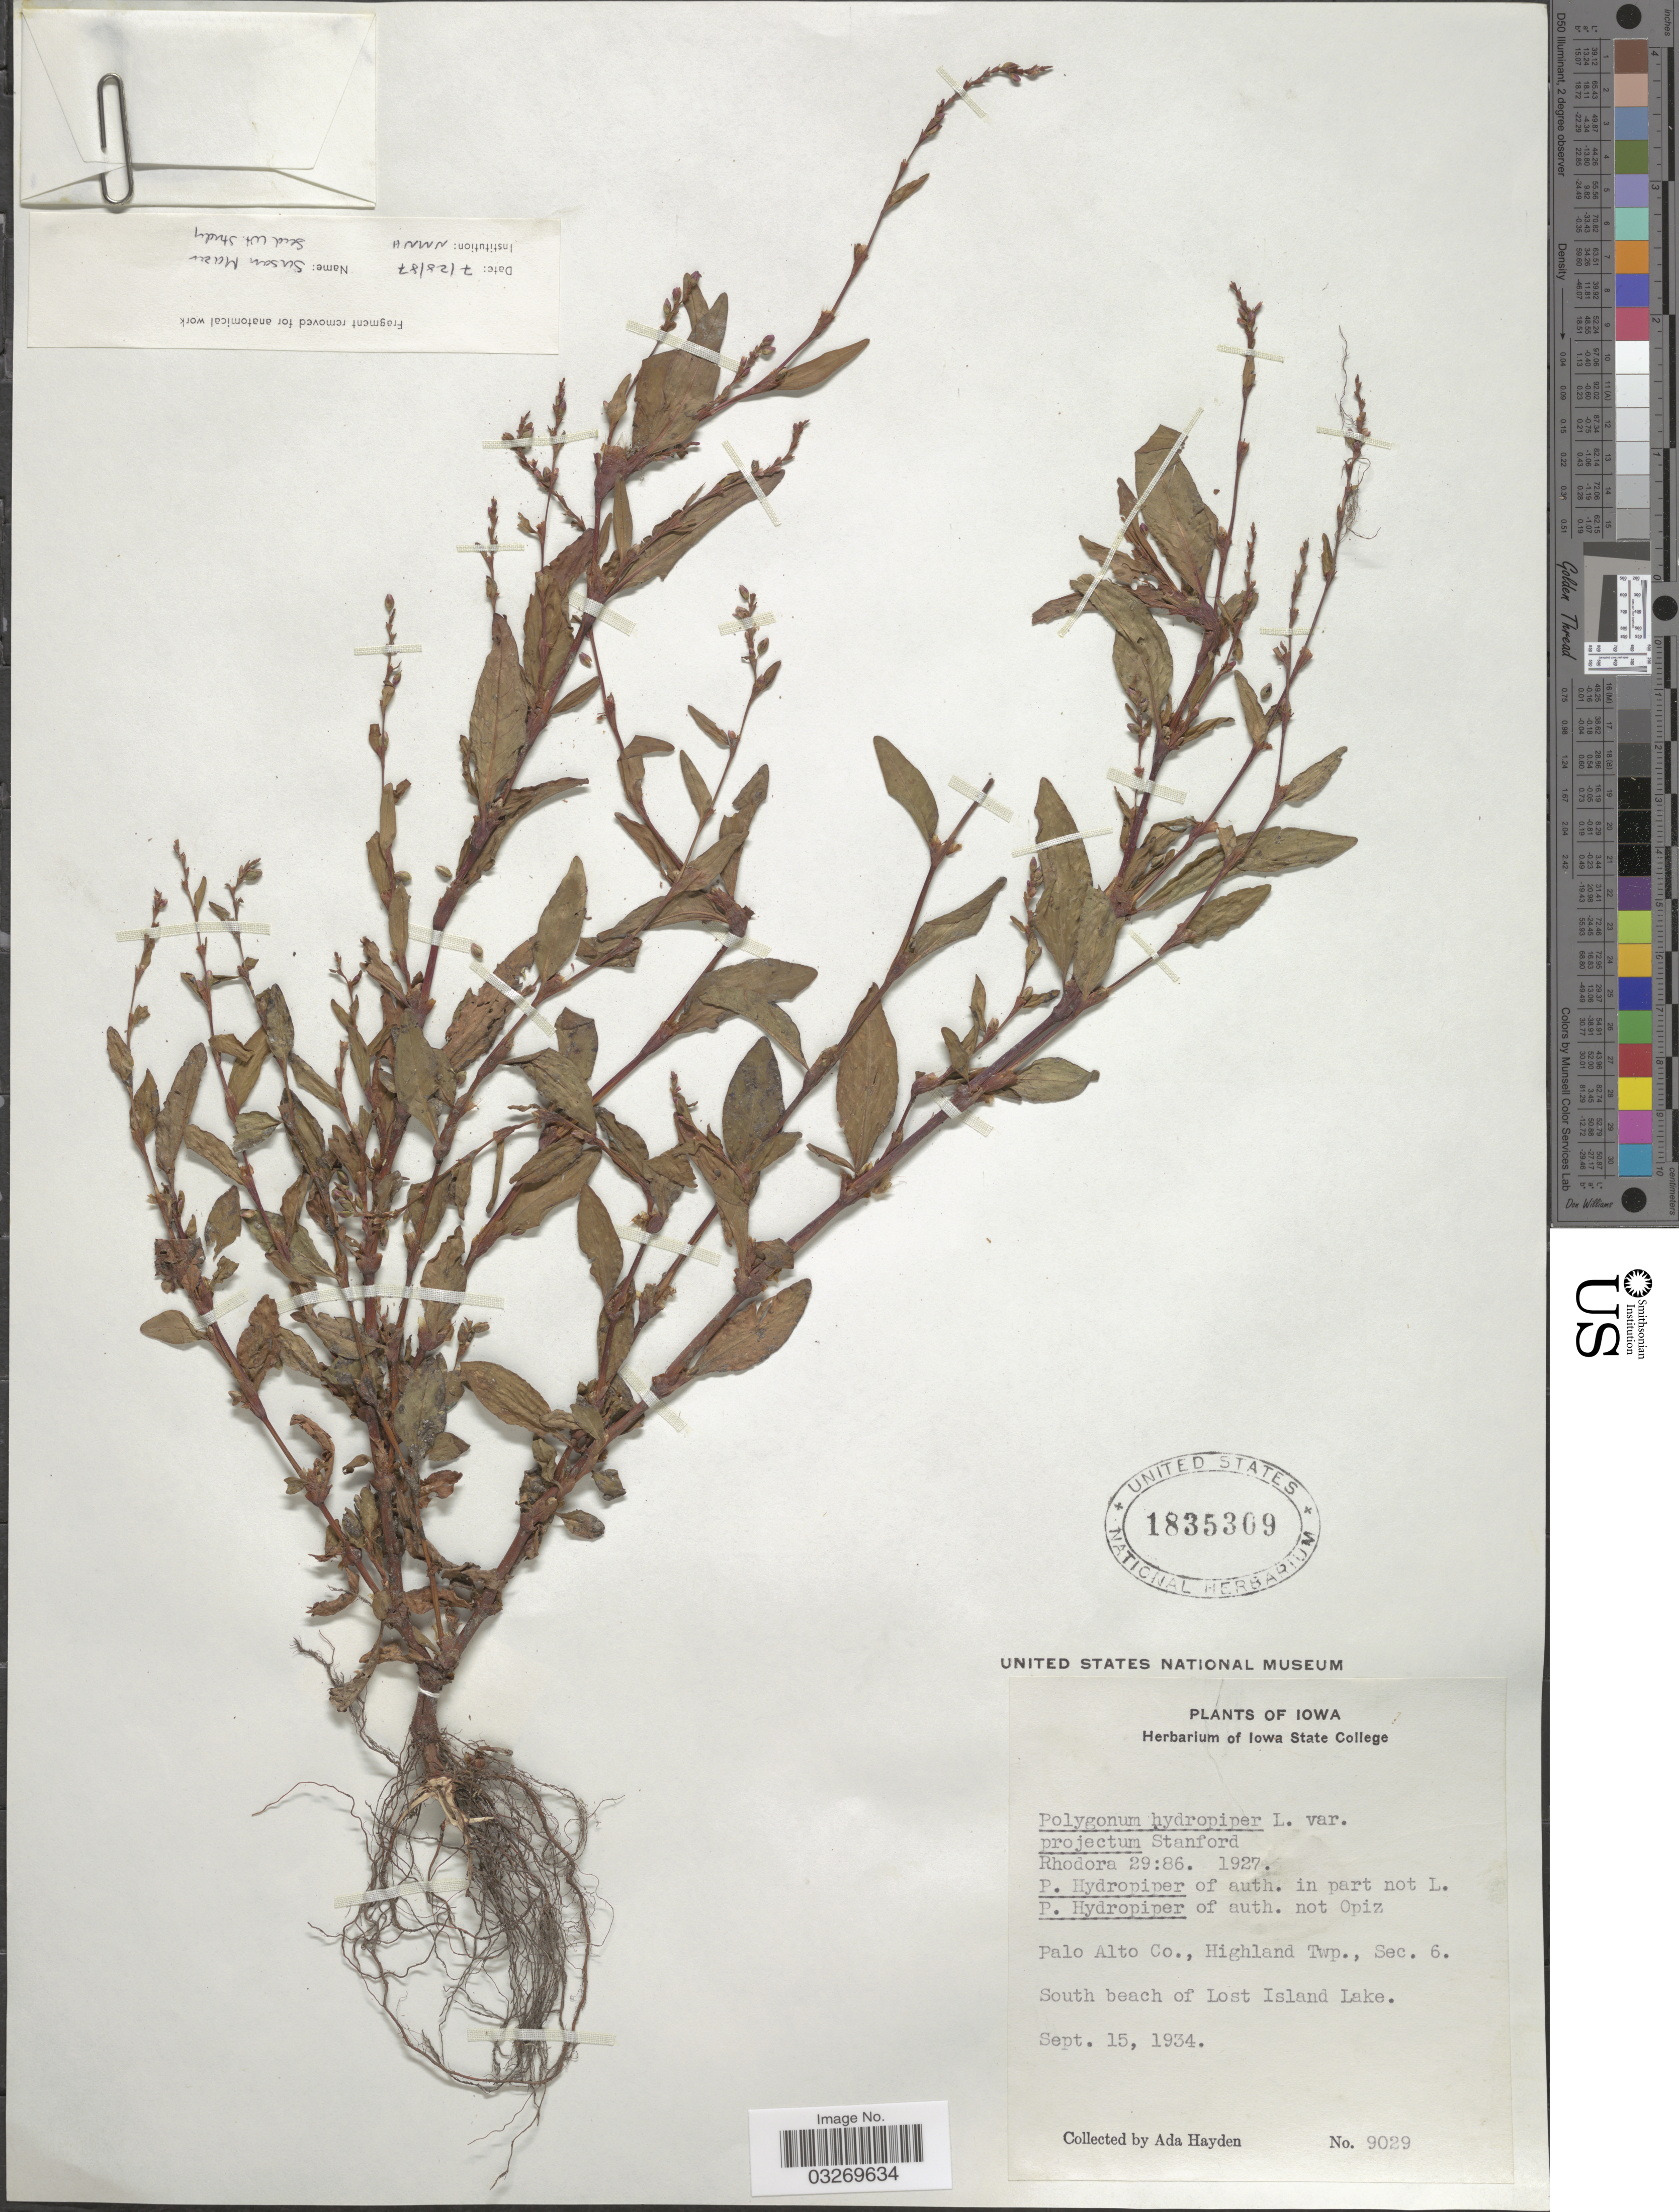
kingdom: Plantae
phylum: Tracheophyta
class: Magnoliopsida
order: Caryophyllales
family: Polygonaceae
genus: Persicaria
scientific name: Persicaria hydropiper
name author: (L.) Delarbre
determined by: Atha, D. E.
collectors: Ada Hayden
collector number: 9029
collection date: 1934-09-15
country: United States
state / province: Iowa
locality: Palo Alto Co., Highland Twp., Sec. 6. South beach of Lost Island Lake.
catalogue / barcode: US 1835309